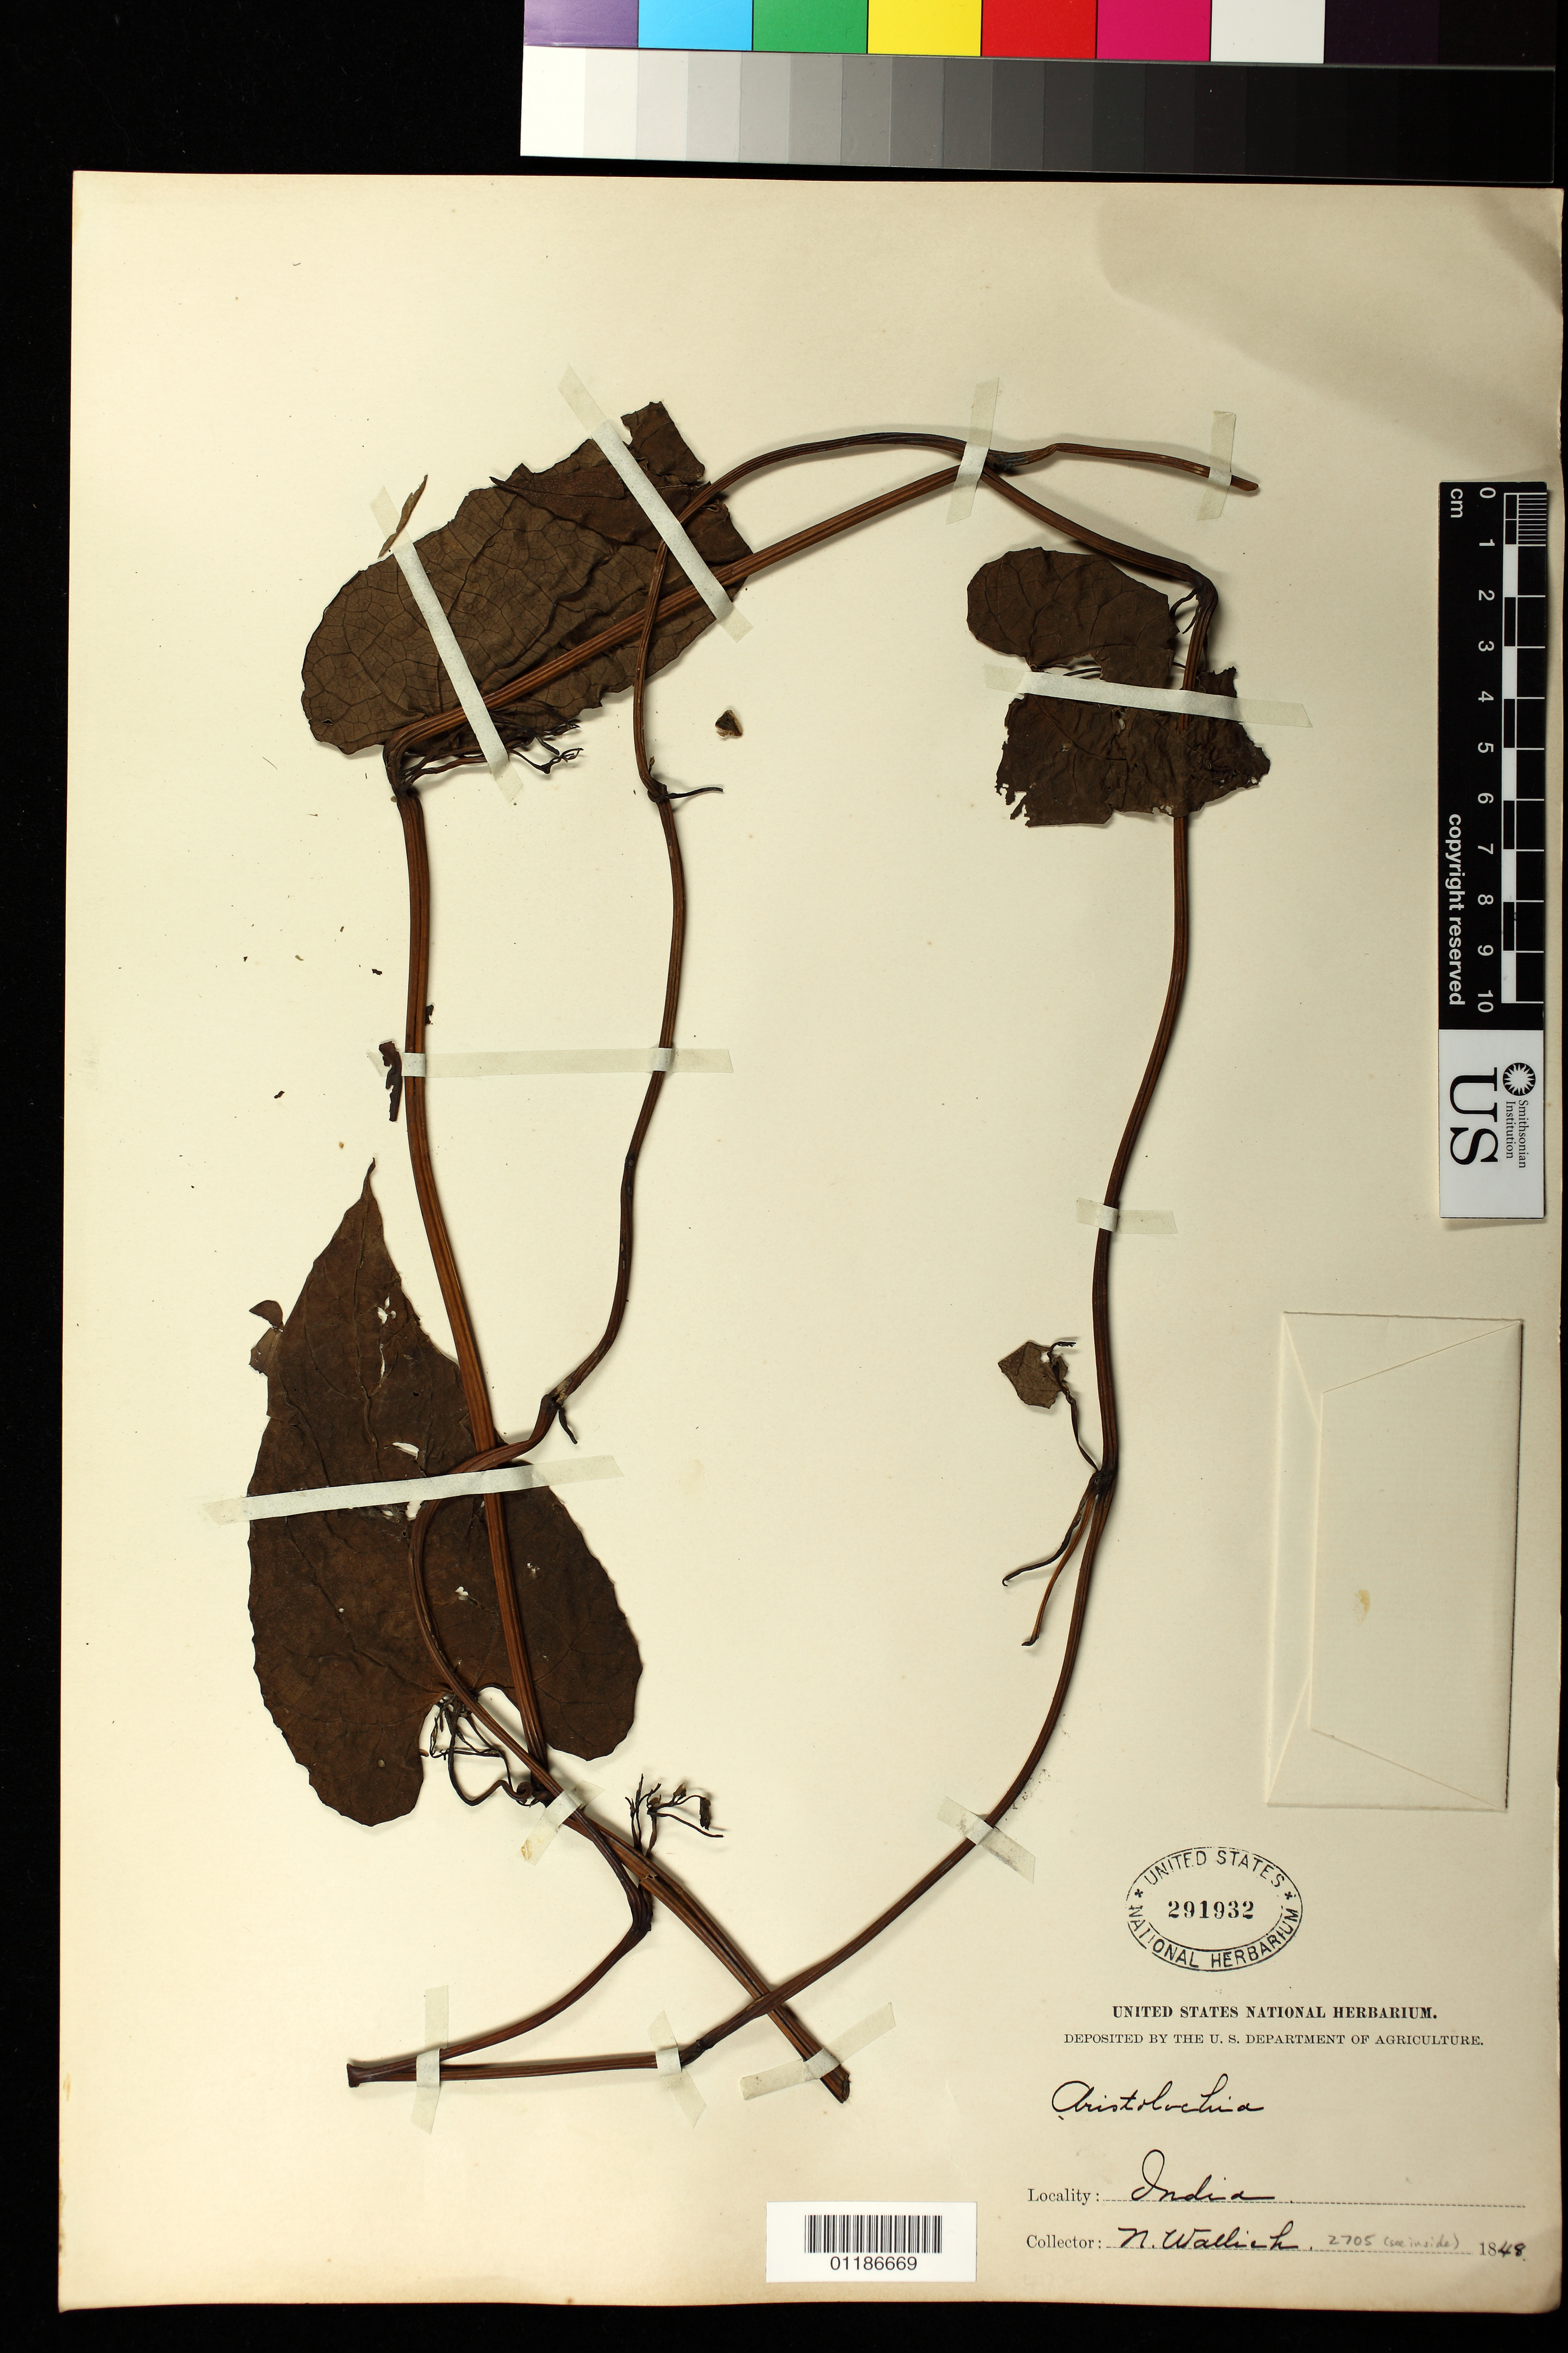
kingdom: Plantae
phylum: Tracheophyta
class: Magnoliopsida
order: Piperales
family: Aristolochiaceae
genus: Aristolochia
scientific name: Aristolochia sp.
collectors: N. Wallich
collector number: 2705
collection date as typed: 1848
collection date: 1848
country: India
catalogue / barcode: US 291932